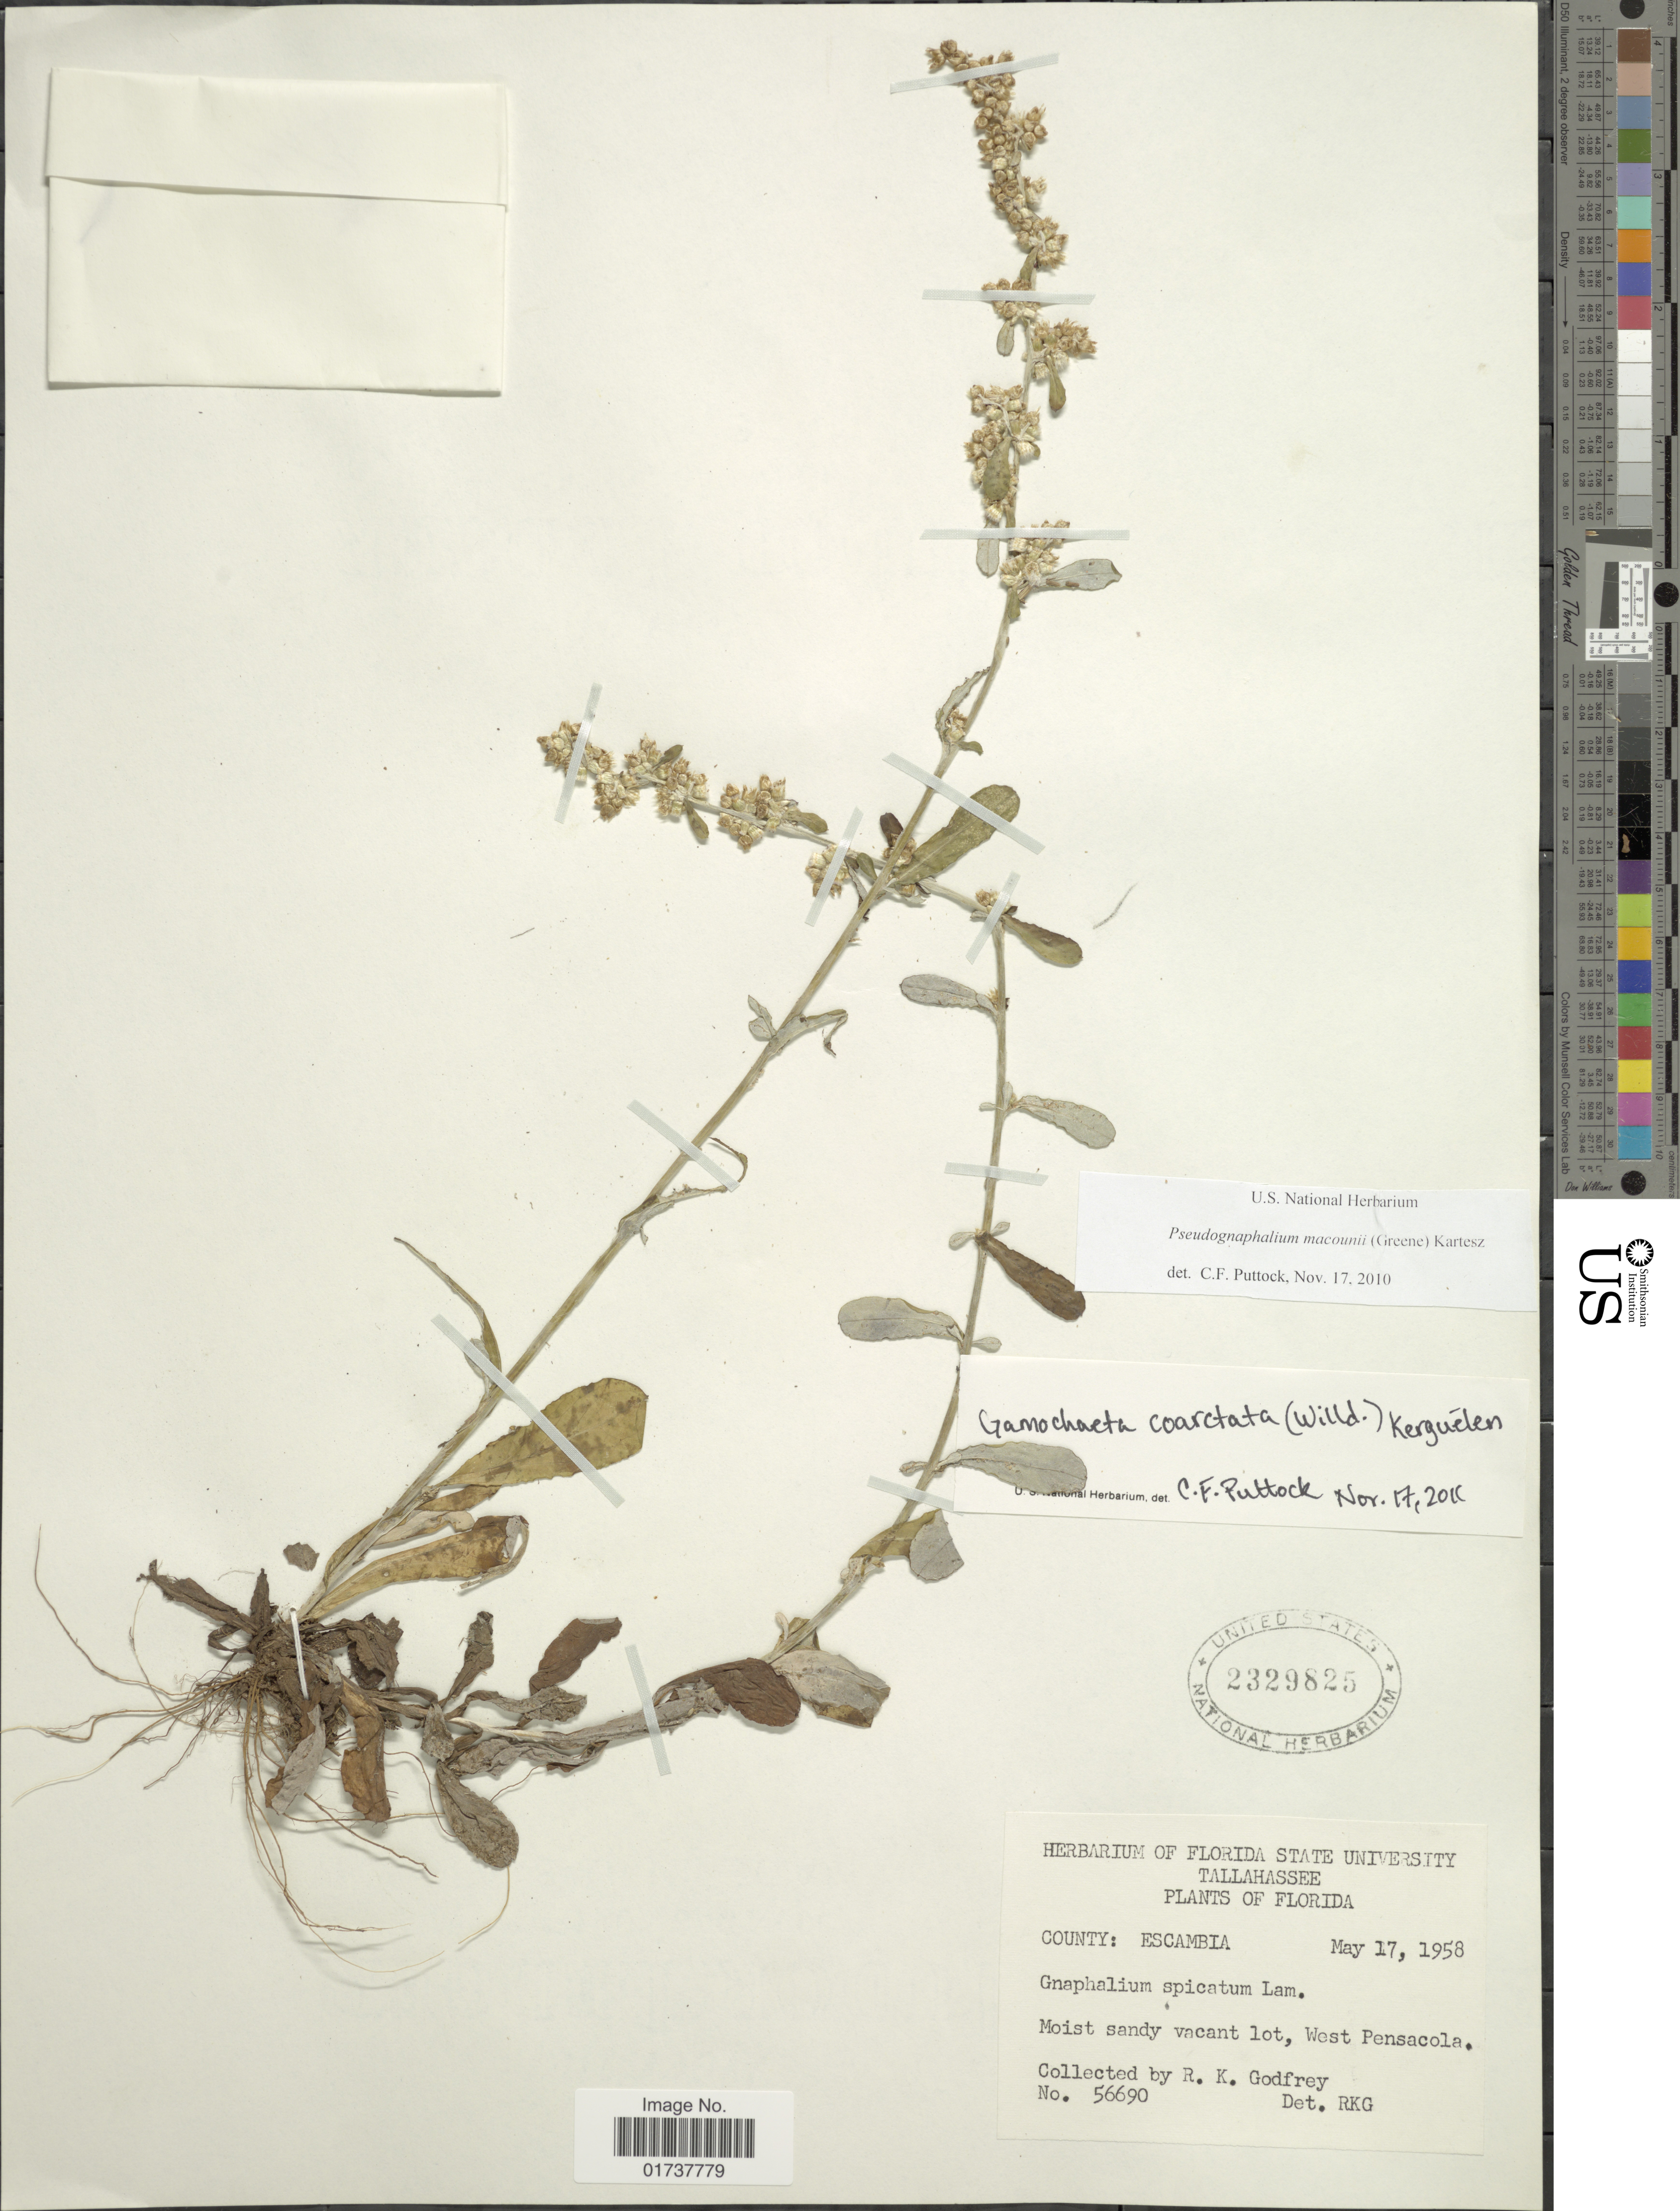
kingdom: Plantae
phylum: Tracheophyta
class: Magnoliopsida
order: Asterales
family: Asteraceae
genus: Gamochaeta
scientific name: Gamochaeta coarctata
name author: (Willd.) Kerguélen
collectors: R. K. Godfrey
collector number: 56690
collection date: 1958-05-17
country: United States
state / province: Florida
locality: Tallahassee, County: Escambia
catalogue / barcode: US 2329825